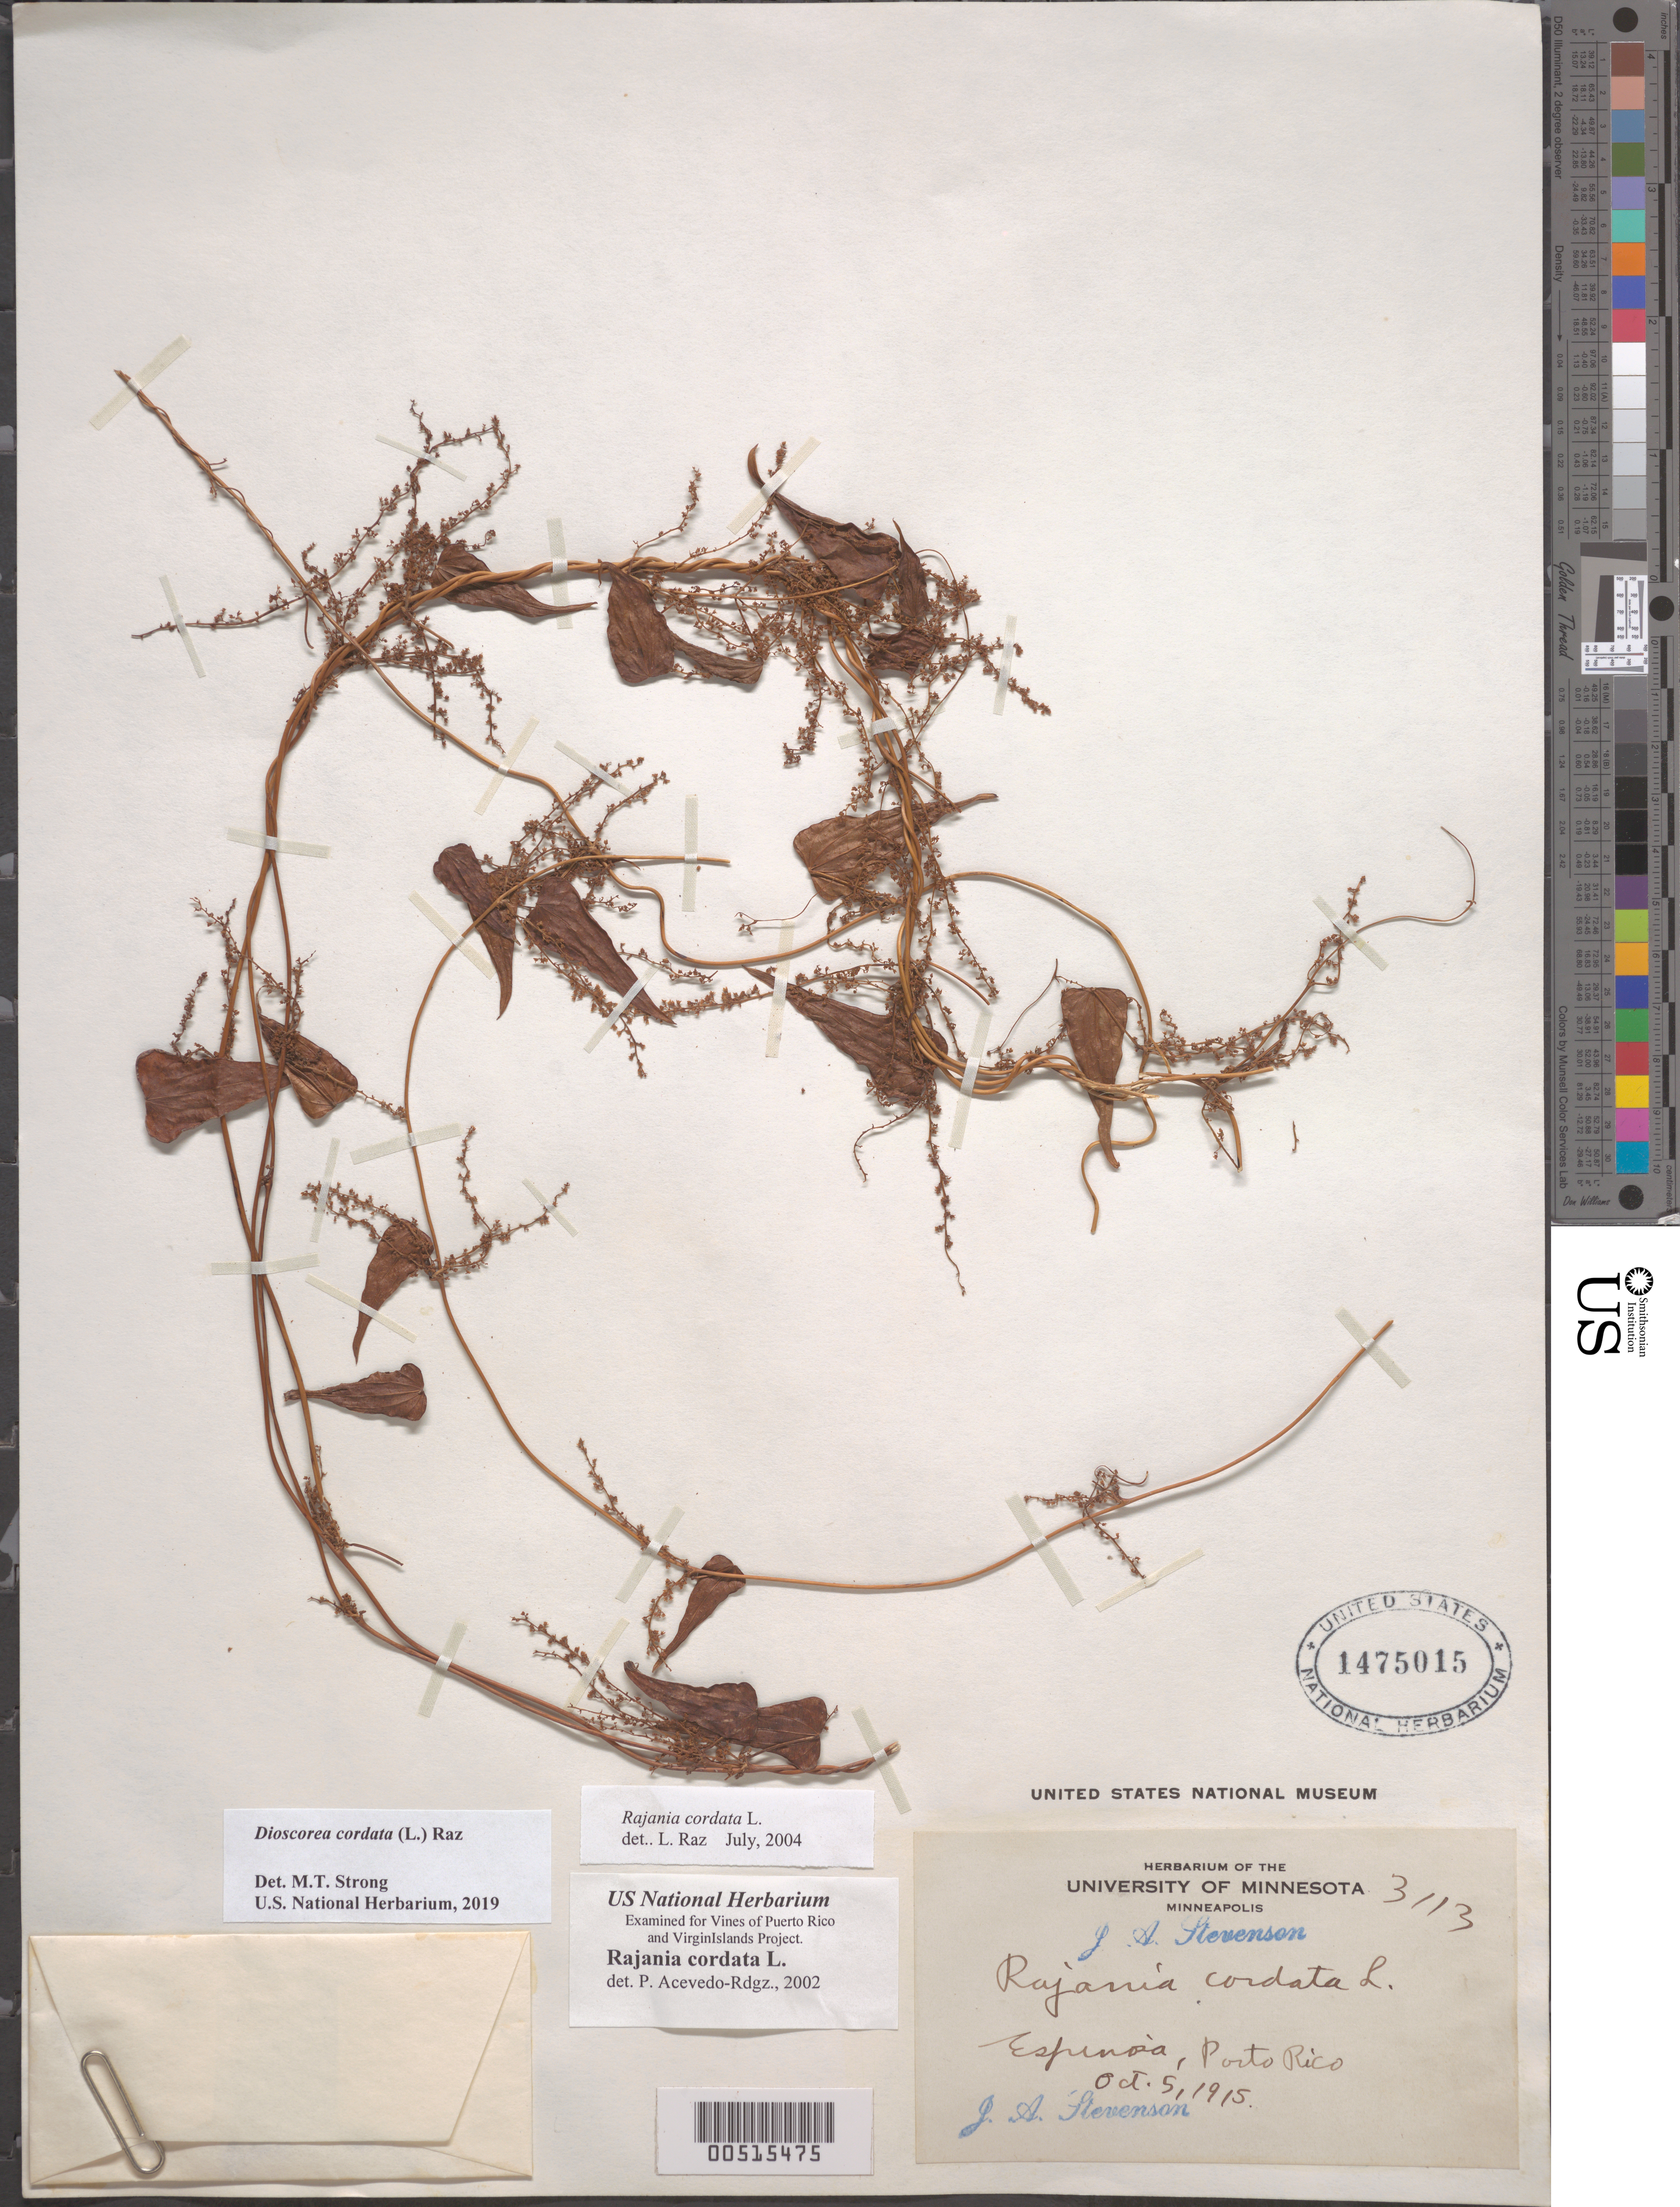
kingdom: Plantae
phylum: Tracheophyta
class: Liliopsida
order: Dioscoreales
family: Dioscoreaceae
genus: Dioscorea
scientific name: Dioscorea cordata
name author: (L.) Raz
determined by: Strong, M. T., (US), Smithsonian Institution - National Museum of Natural History (UNITED STATES)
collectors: J. Stevenson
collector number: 3113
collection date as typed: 05 Oct 1915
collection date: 1915-10-05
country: Puerto Rico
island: Greater Antilles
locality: Espinosa.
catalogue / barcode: US 1475015